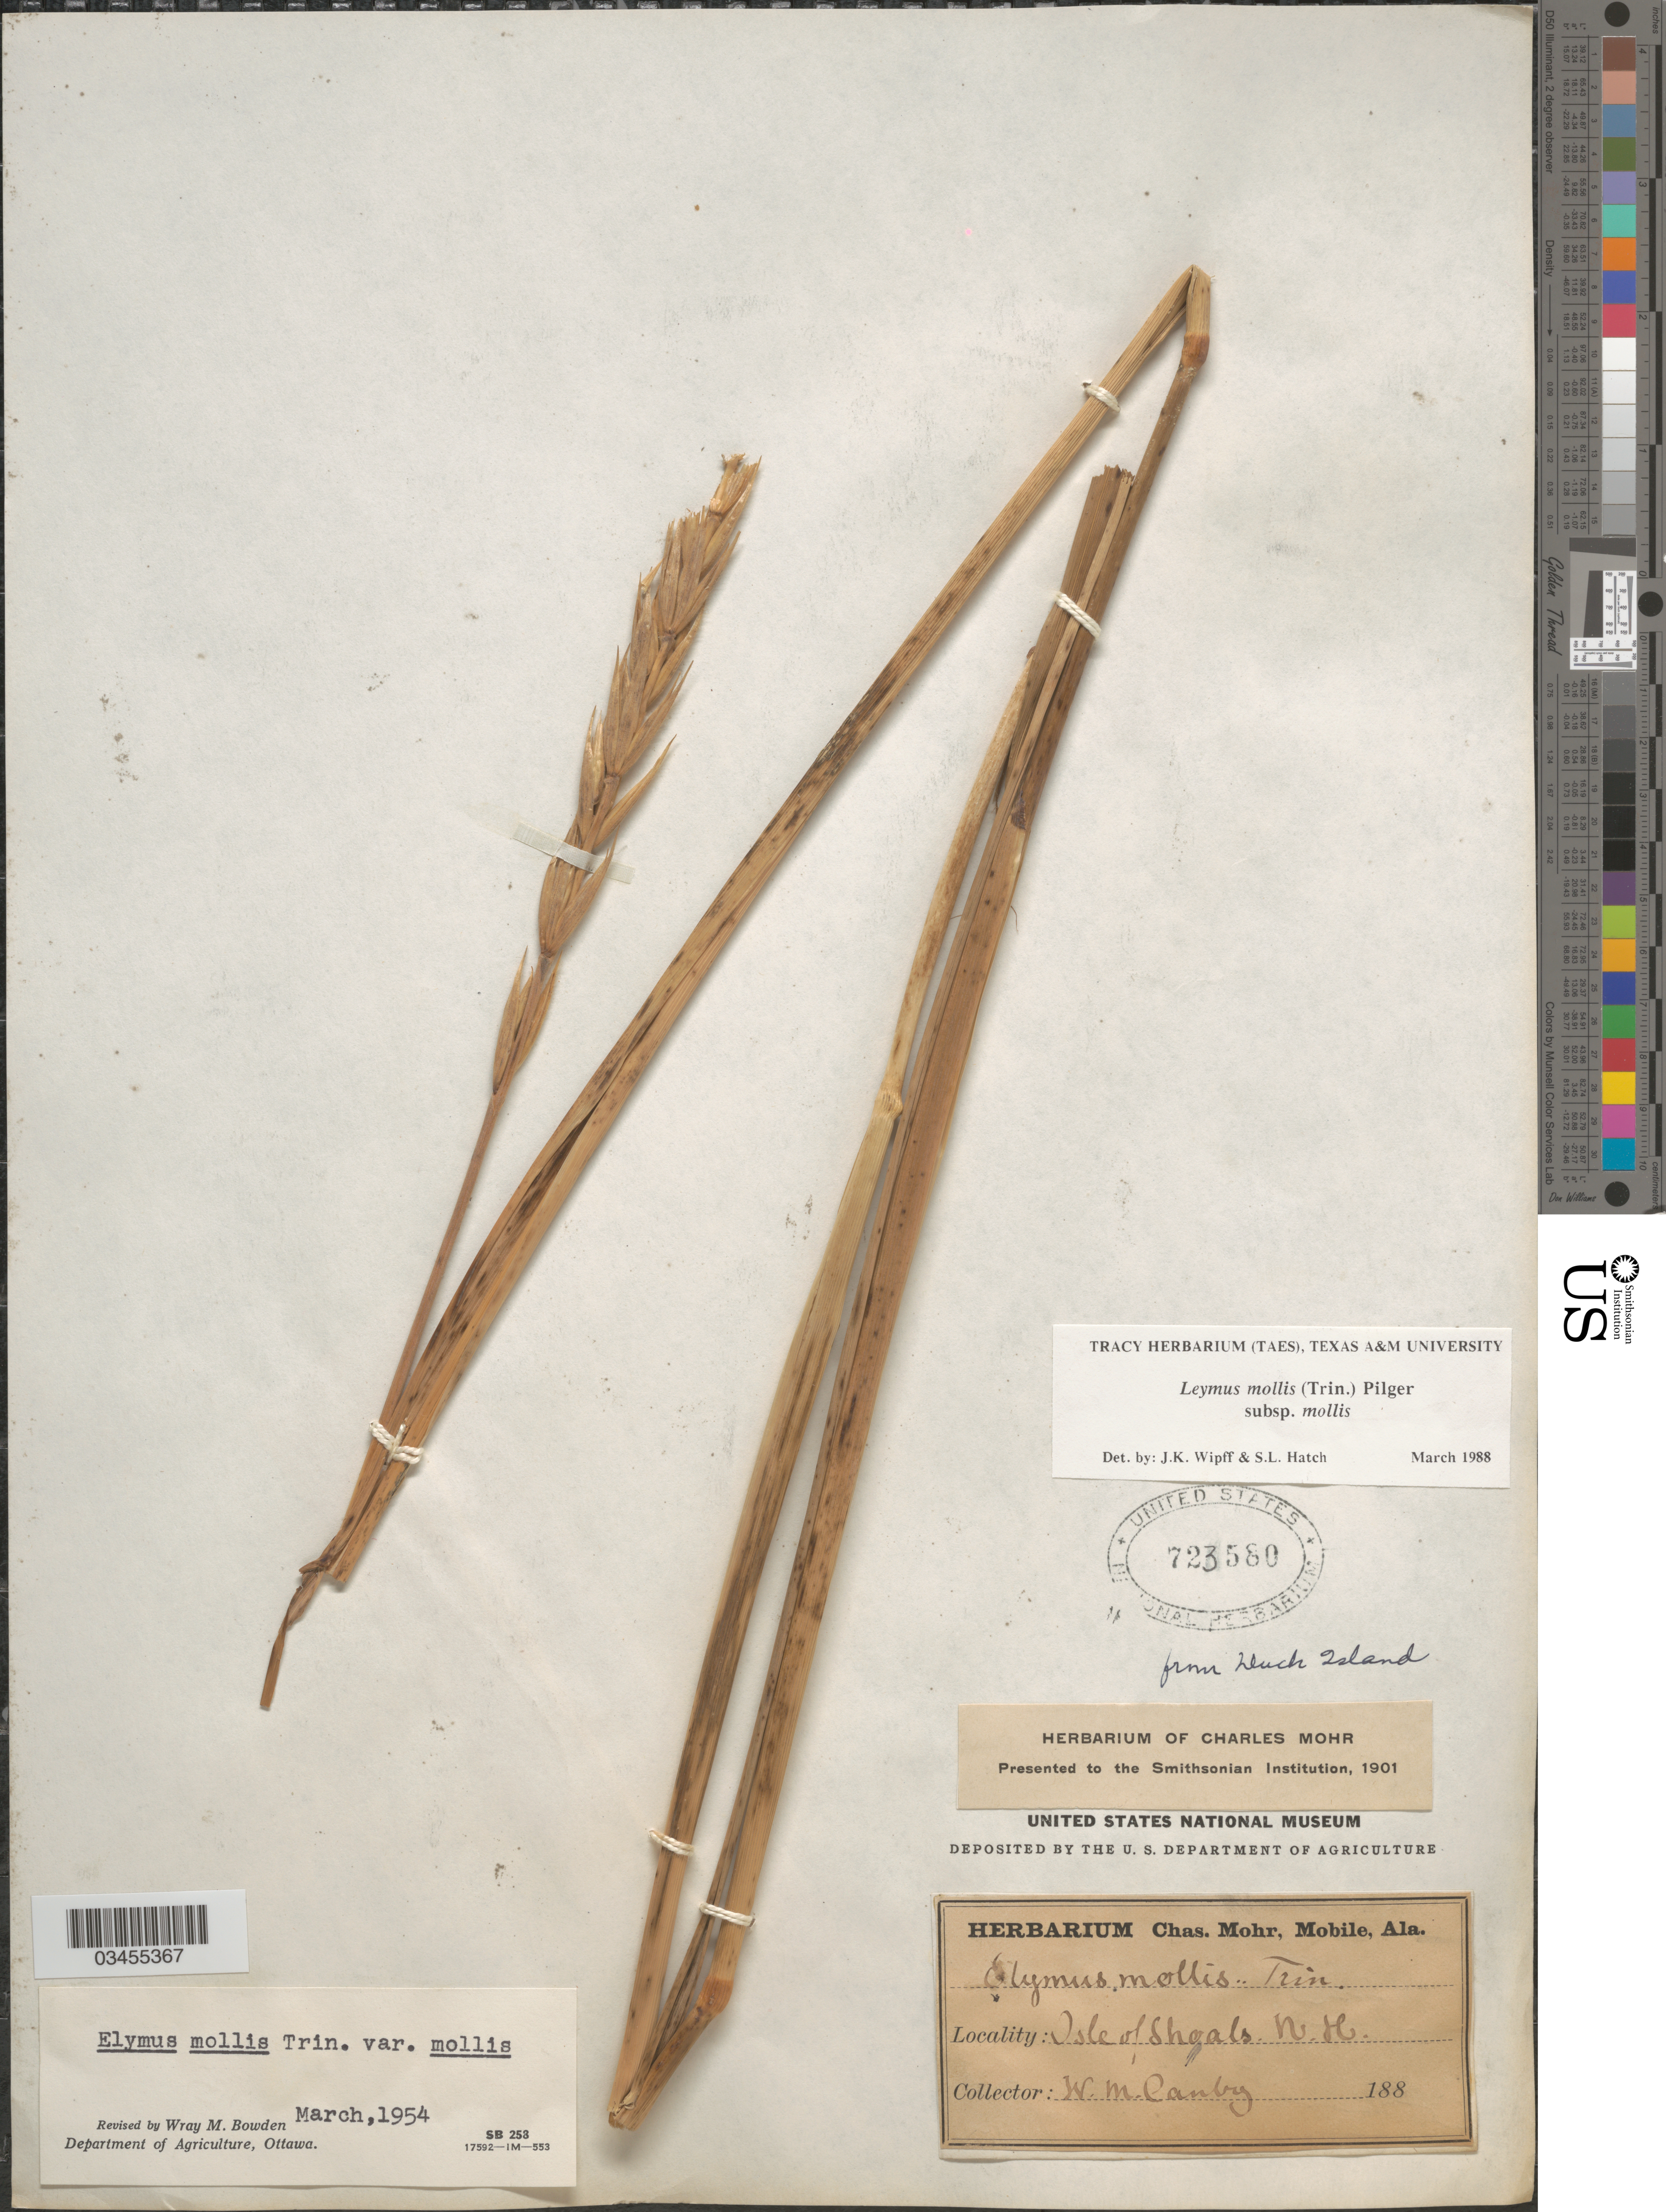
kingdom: Plantae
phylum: Tracheophyta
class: Liliopsida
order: Poales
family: Poaceae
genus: Leymus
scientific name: Leymus mollis subsp. mollis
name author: (Trin.) Pilg.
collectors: W. Canby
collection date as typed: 188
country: United States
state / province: New Hampshire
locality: From Duck Island. Isle of Shoals.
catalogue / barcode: US 723580